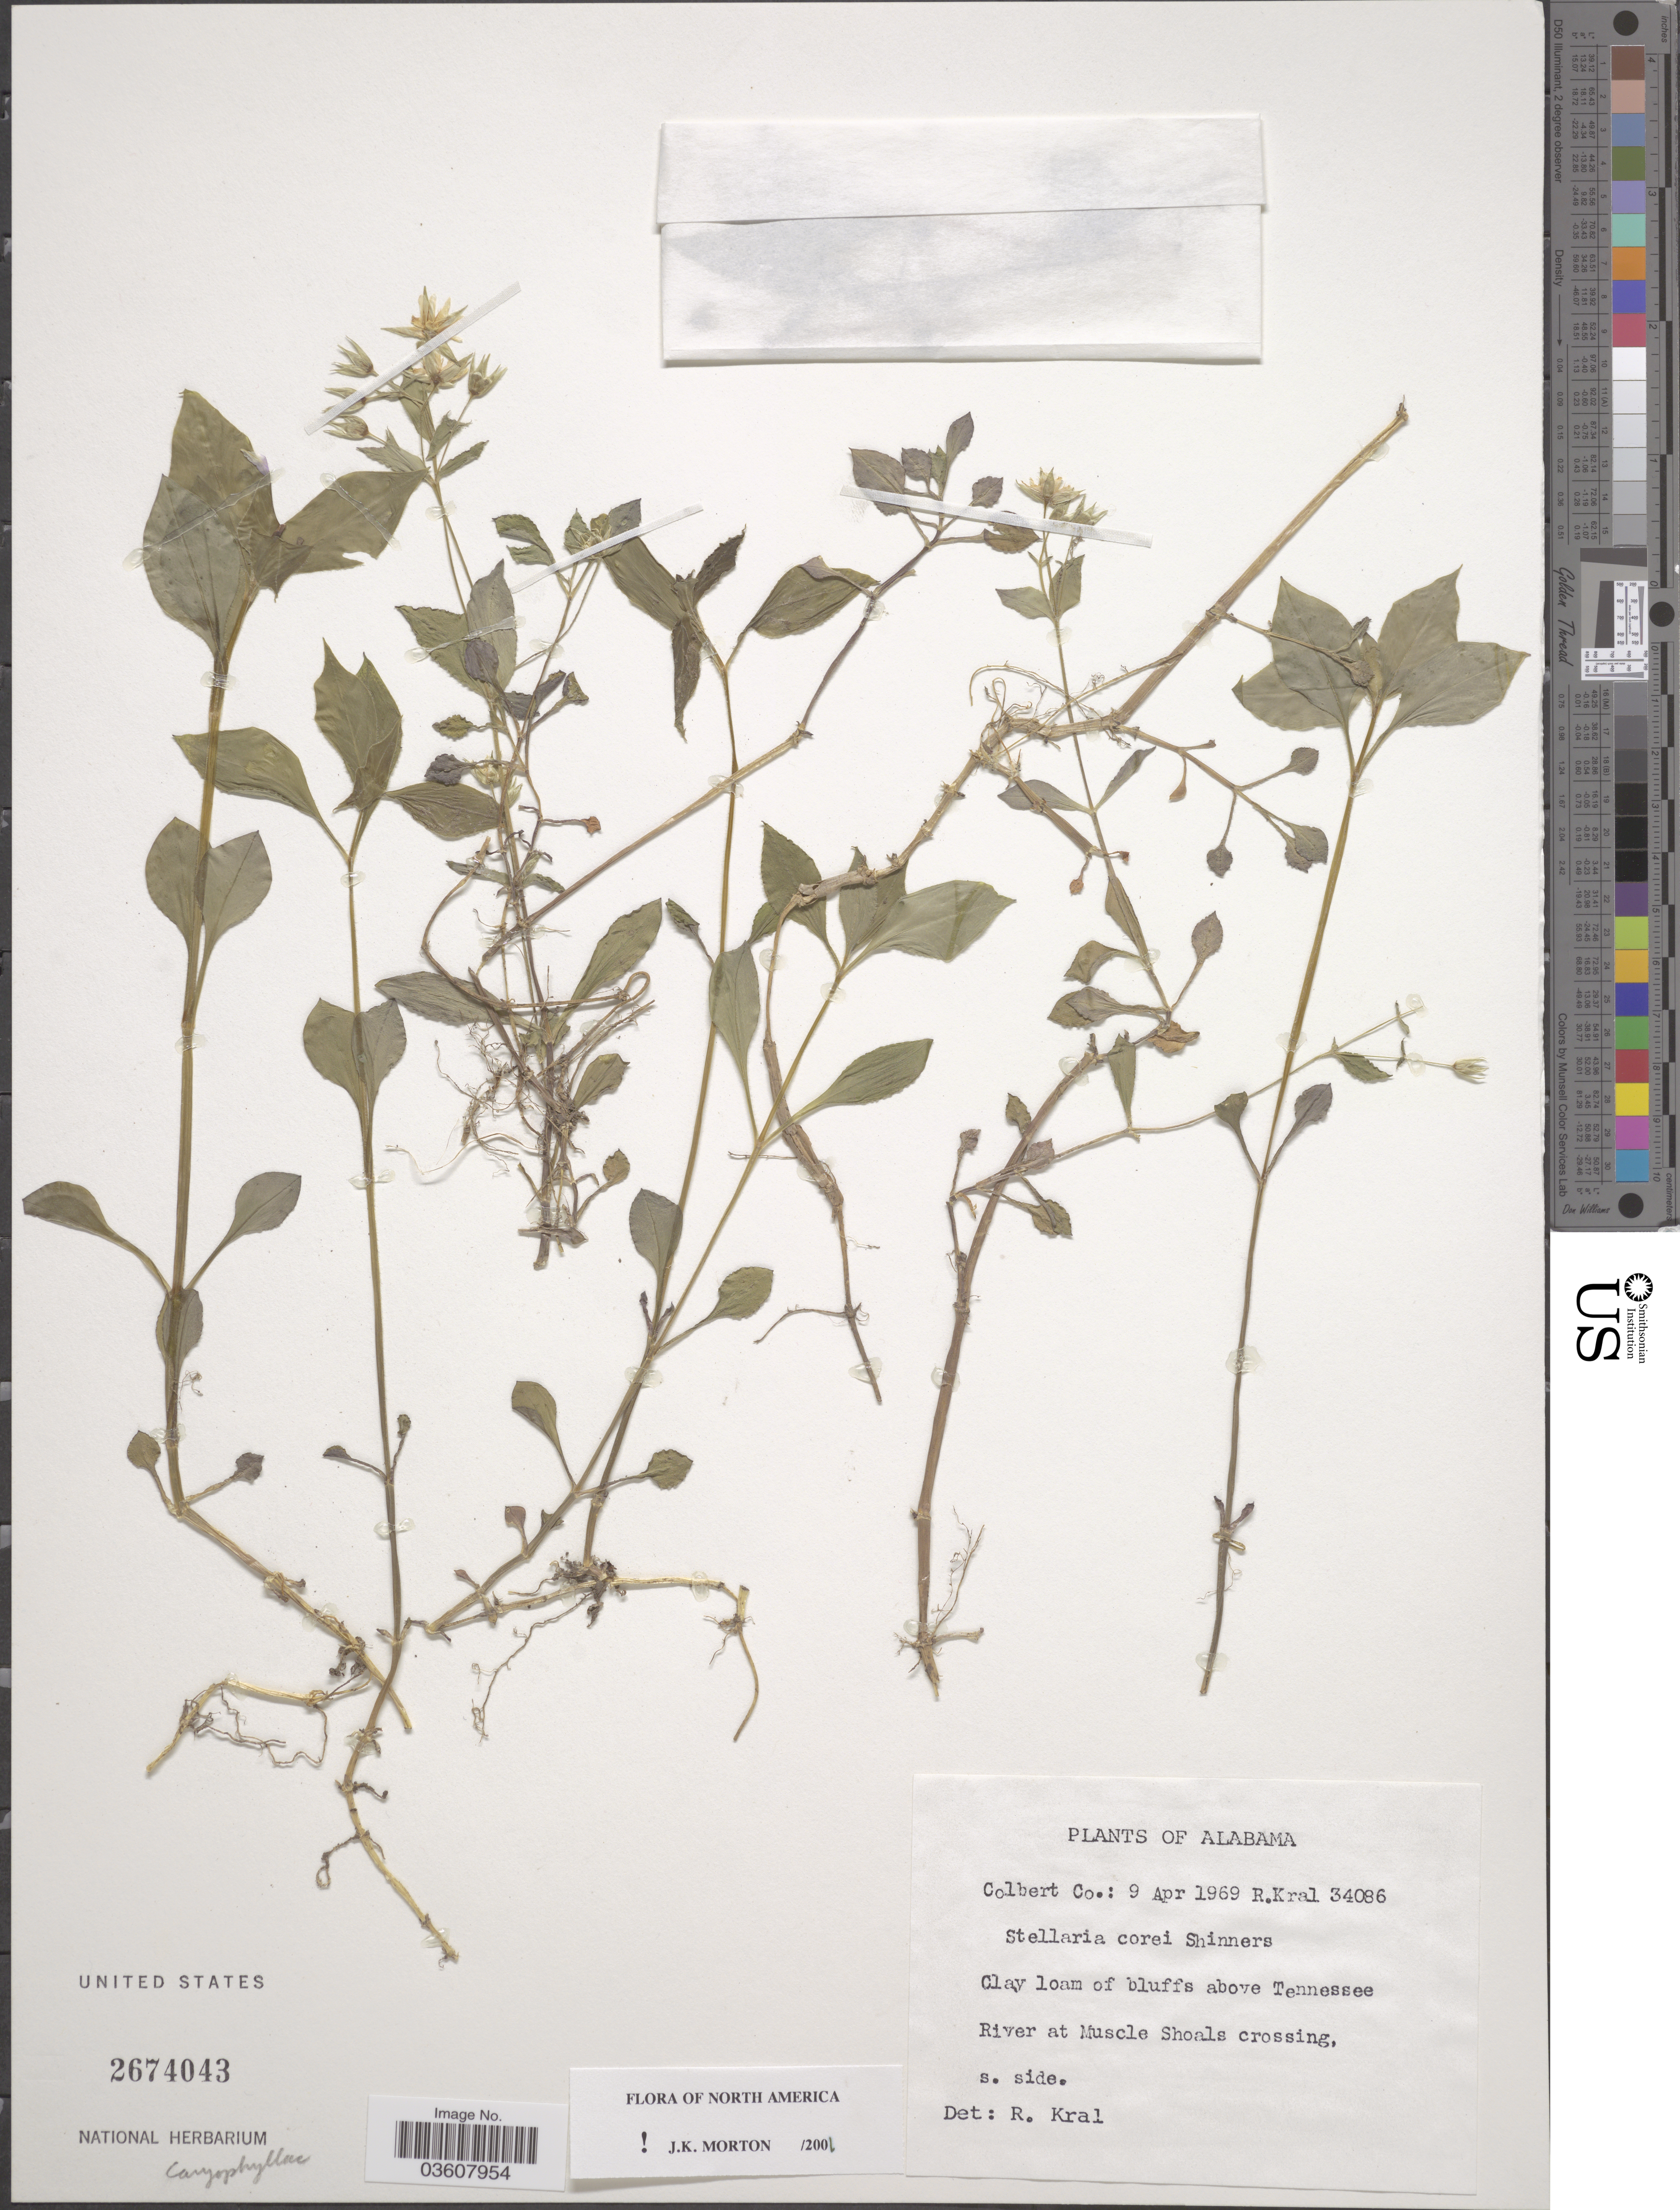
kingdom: Plantae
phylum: Tracheophyta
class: Magnoliopsida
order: Caryophyllales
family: Caryophyllaceae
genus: Stellaria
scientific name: Stellaria corei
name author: Shinners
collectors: R. Kral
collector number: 34086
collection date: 1969-04-09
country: United States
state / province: Alabama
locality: Colbert Co.: Clay loam of bluffs above Tennessee River at Muscle Shoals crossing, s. side.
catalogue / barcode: US 2674043